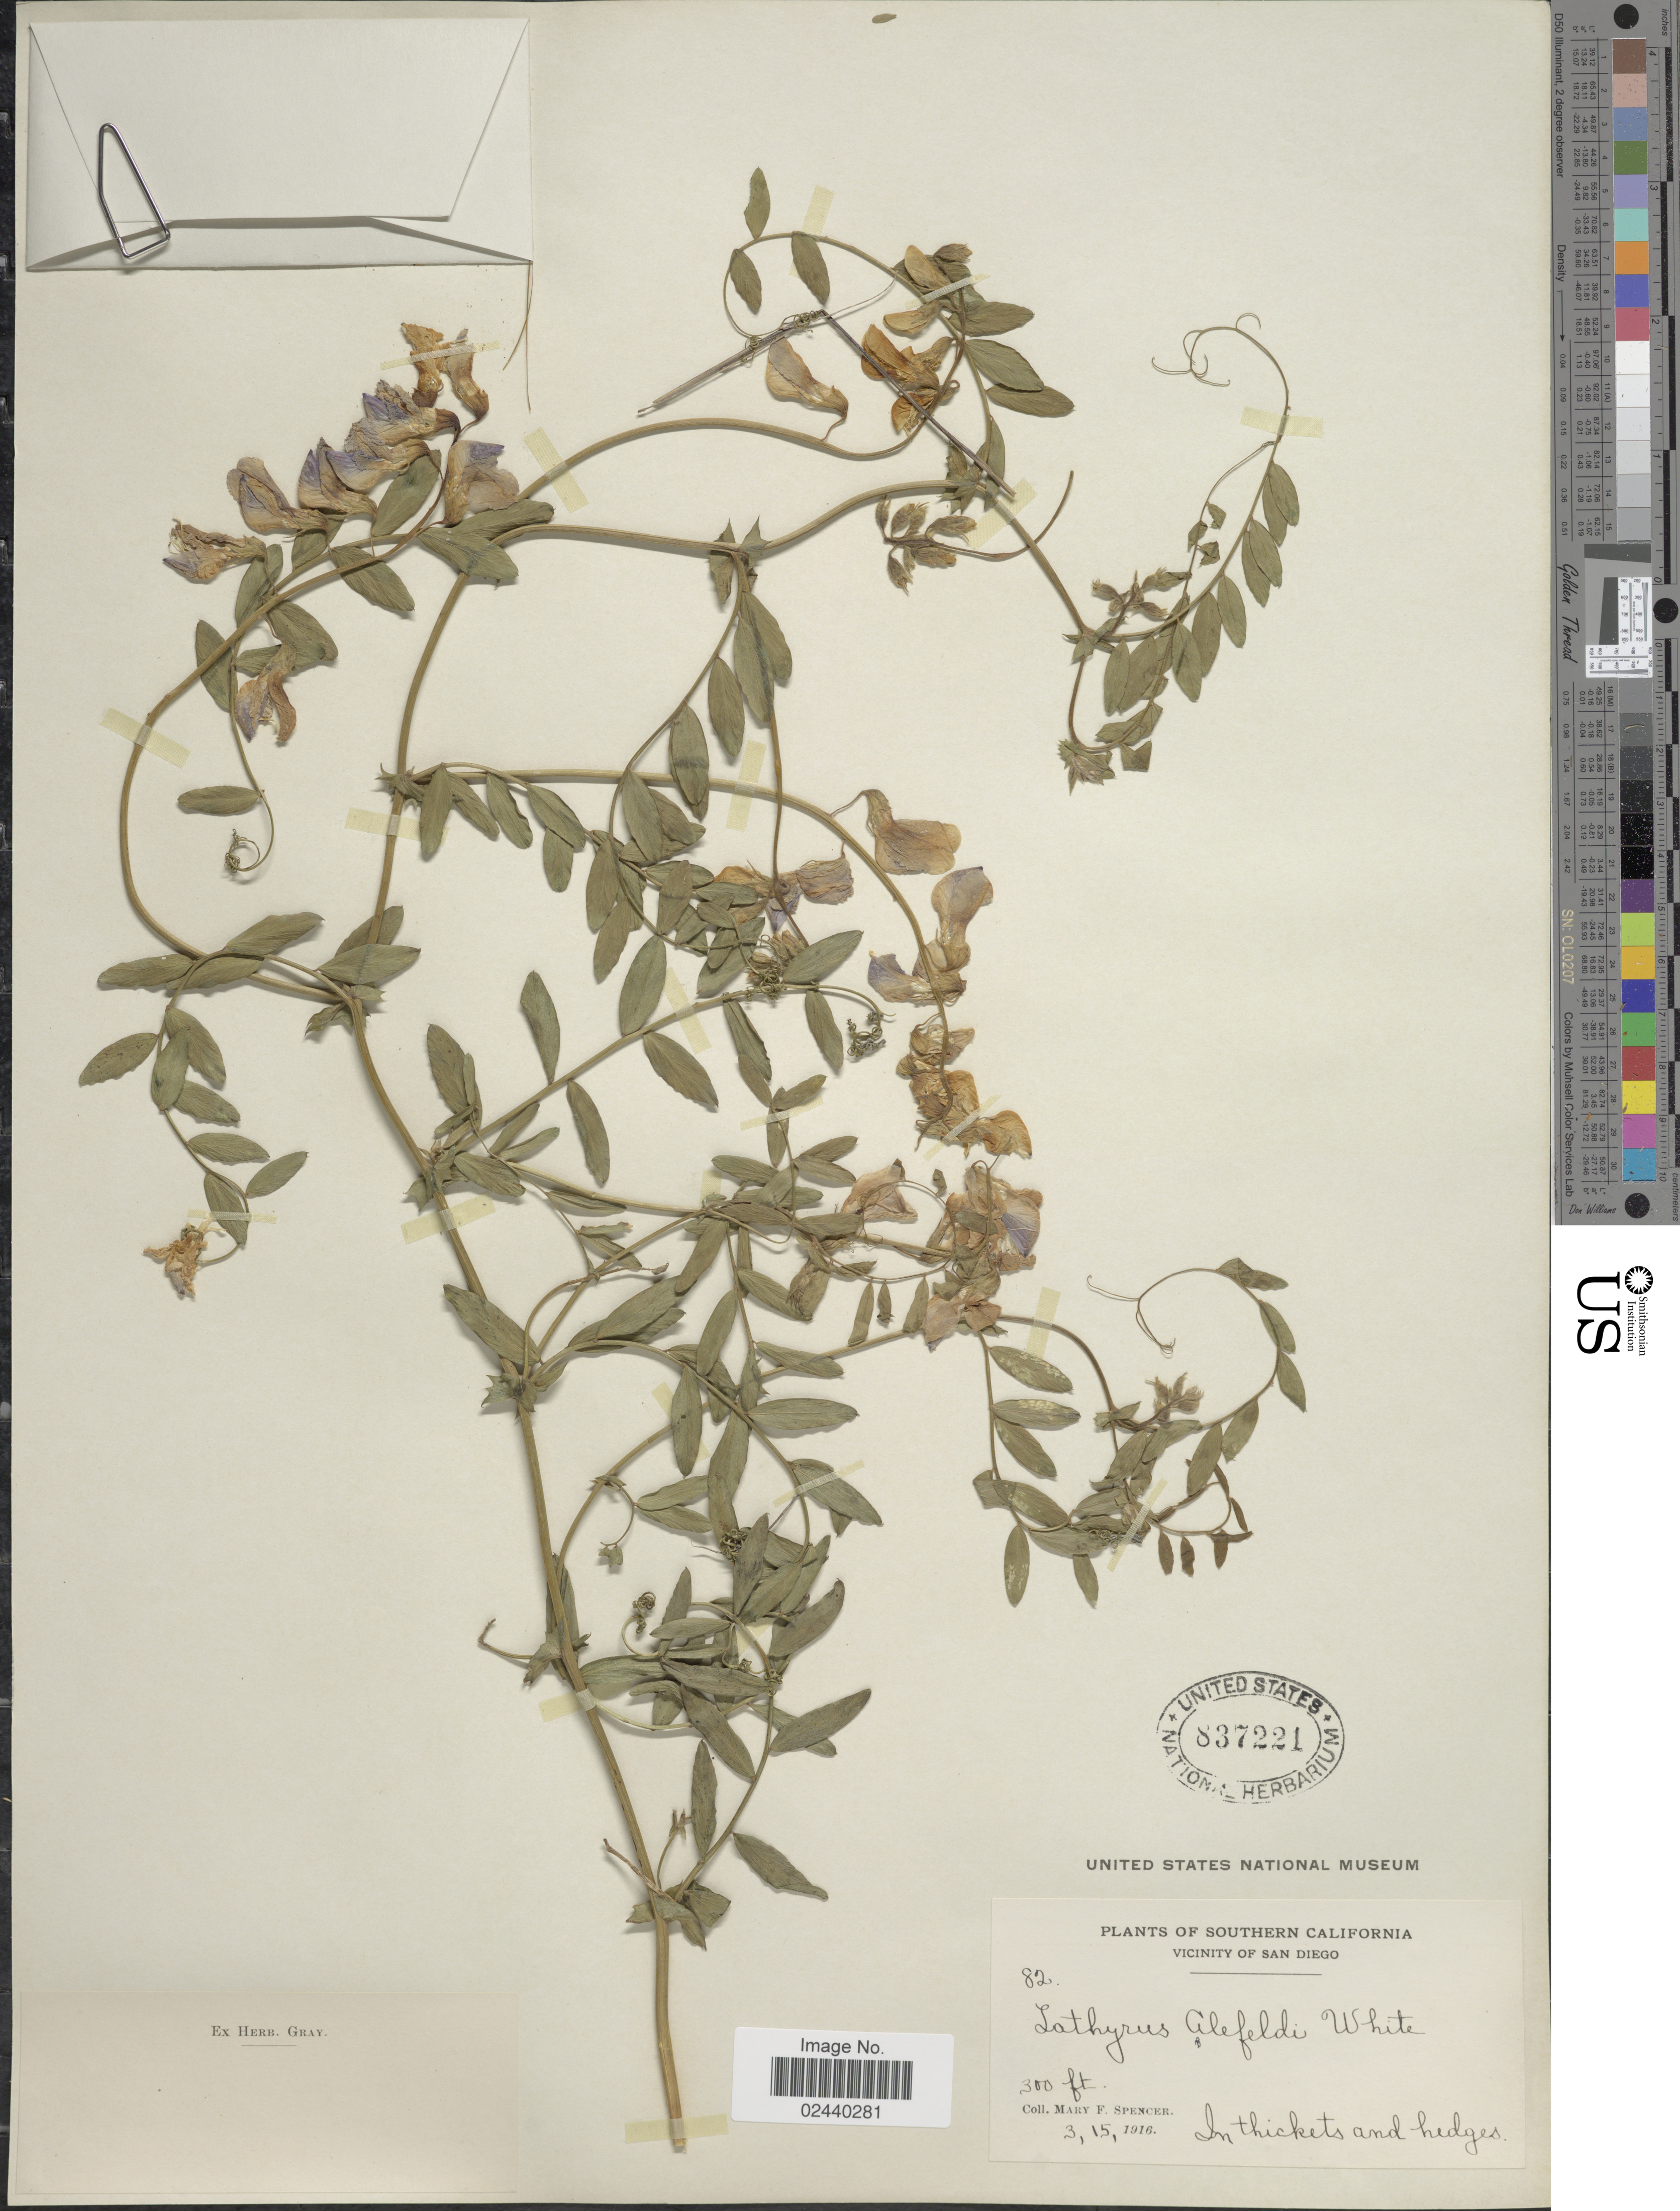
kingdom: Plantae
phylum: Tracheophyta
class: Magnoliopsida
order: Fabales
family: Fabaceae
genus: Lathyrus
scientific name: Lathyrus alefeldii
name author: T.G. White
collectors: M. Spencer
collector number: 82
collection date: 1916-03-15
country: United States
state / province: California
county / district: San Diego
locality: Southern California, in thickets and hedges, Vicinity of San Diego.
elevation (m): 91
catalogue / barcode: US 837221